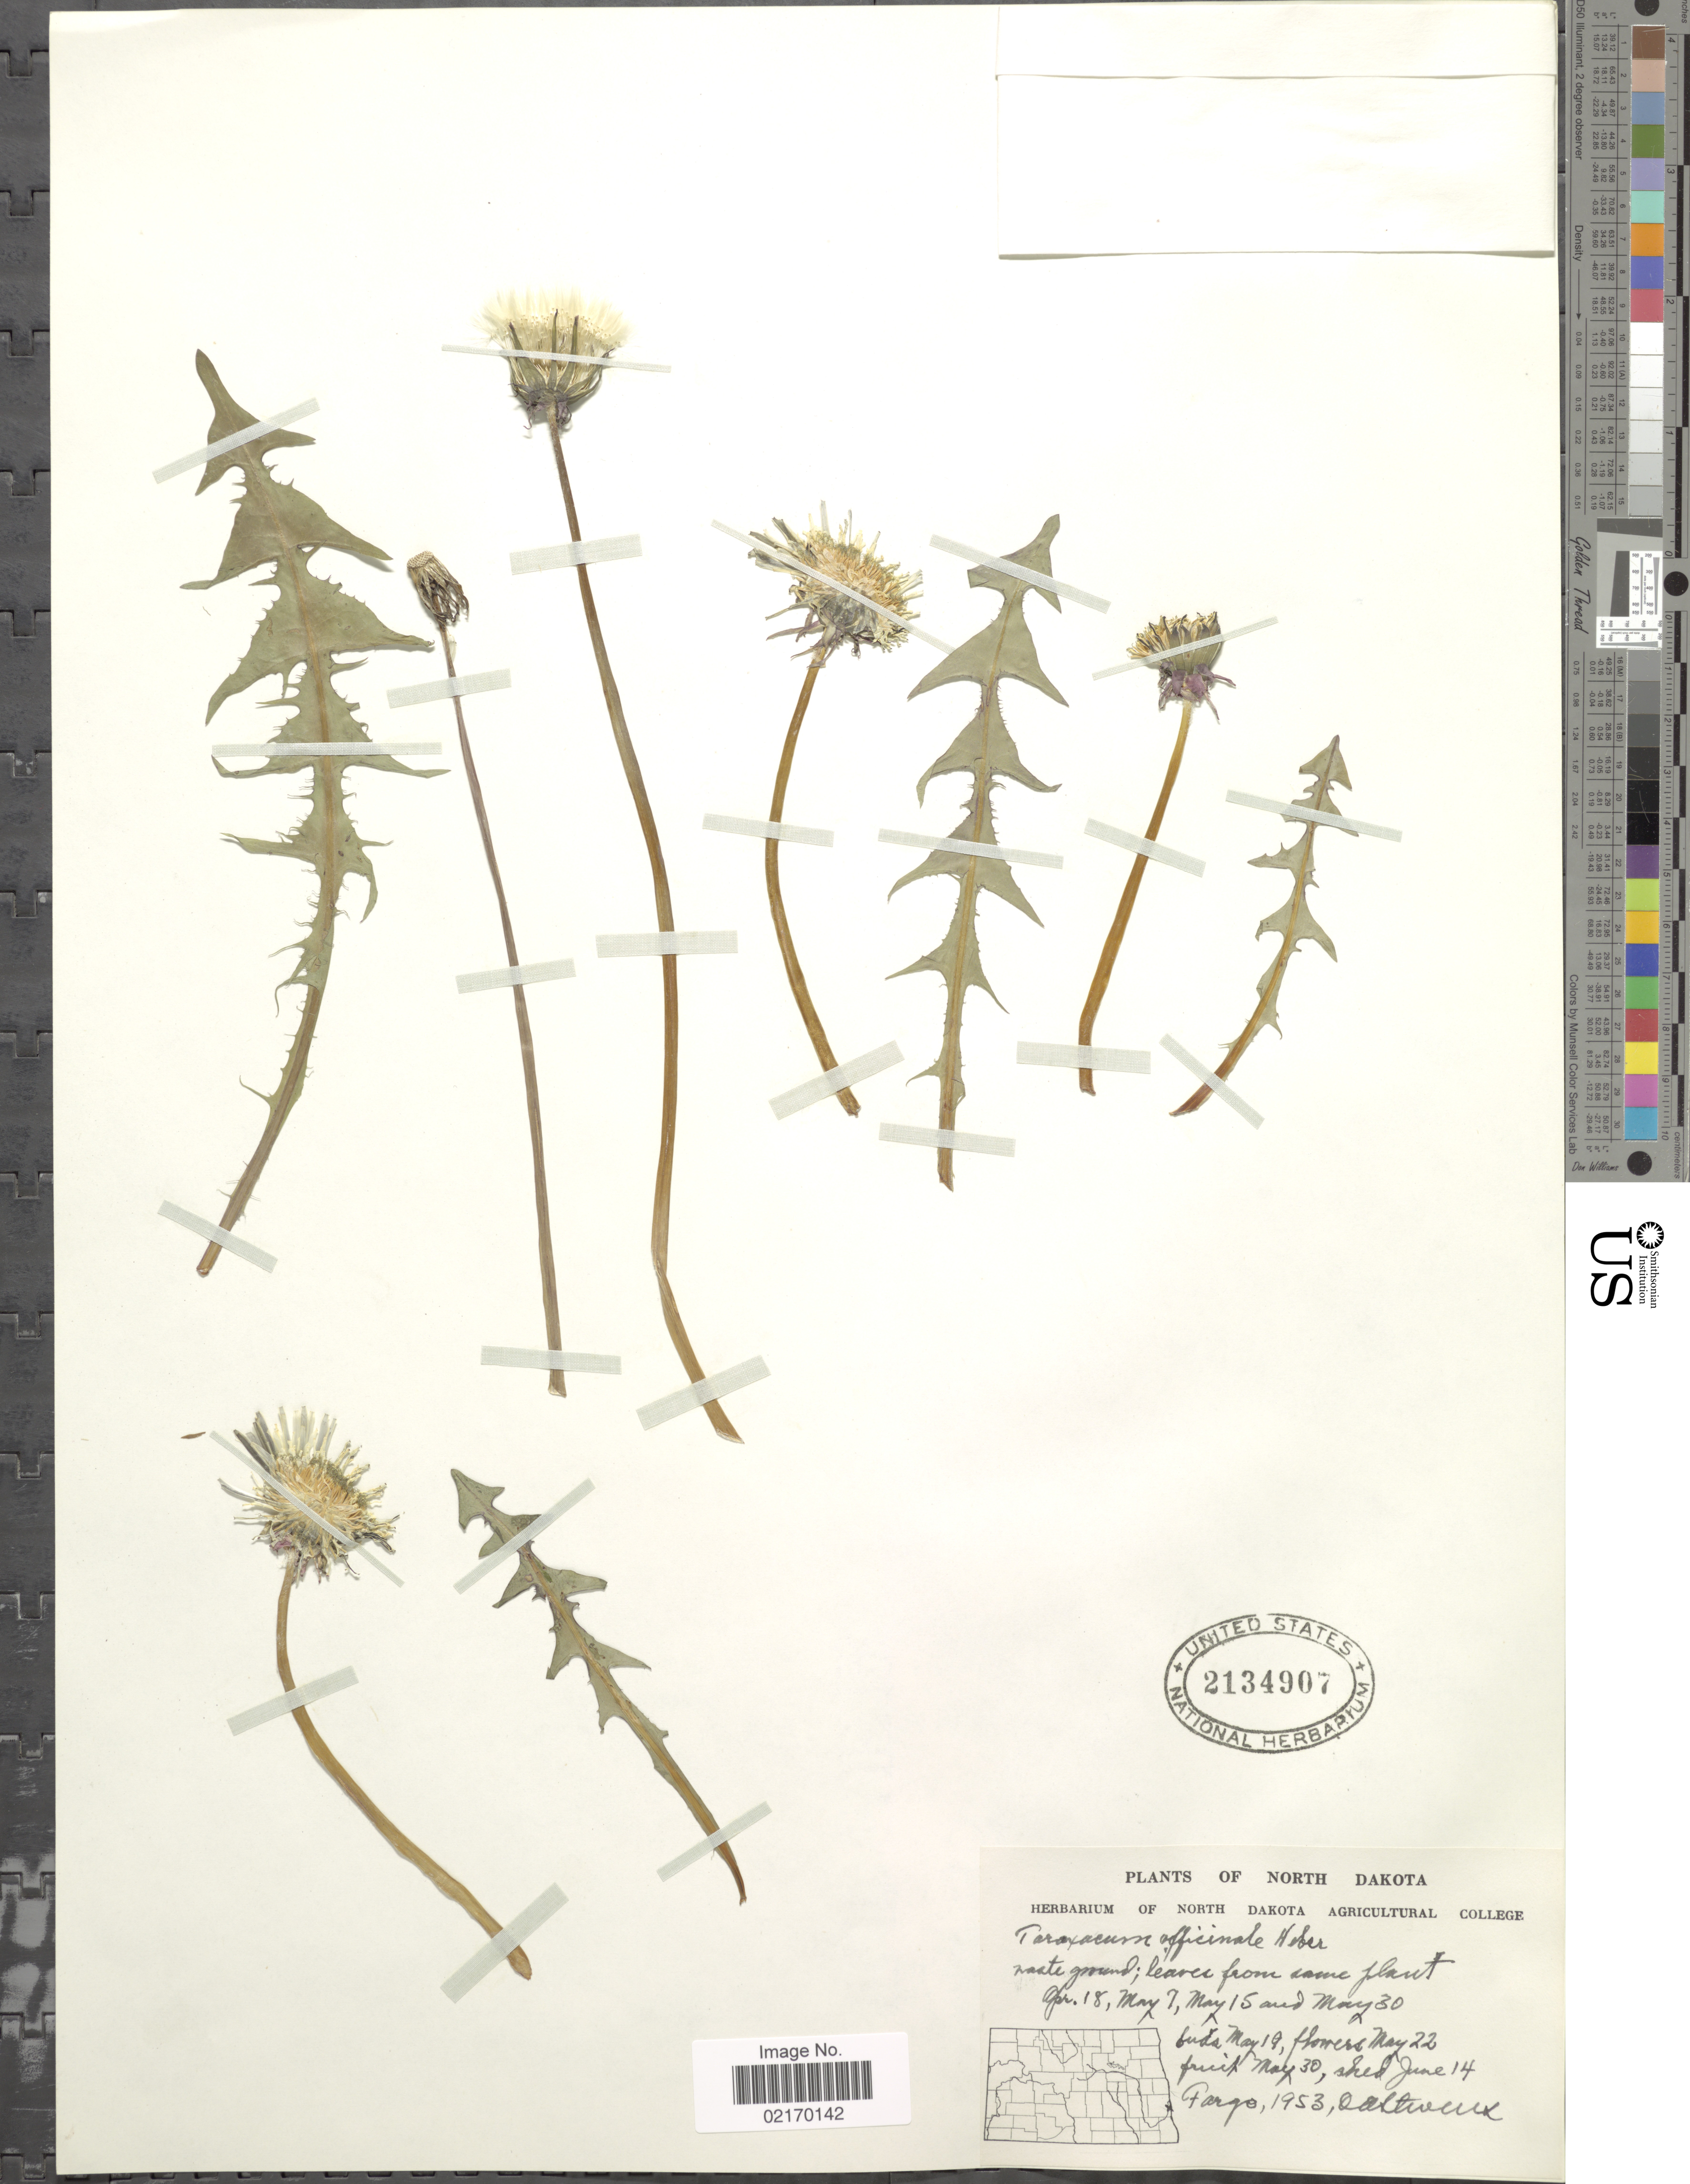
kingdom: Plantae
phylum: Tracheophyta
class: Magnoliopsida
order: Asterales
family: Asteraceae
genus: Taraxacum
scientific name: Taraxacum officinale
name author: G.H. Weber ex F.H. Wigg.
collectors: O. A. Stevens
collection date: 1953-04-18/1953-06-14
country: United States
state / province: North Dakota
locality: Fargo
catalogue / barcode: US 2134907